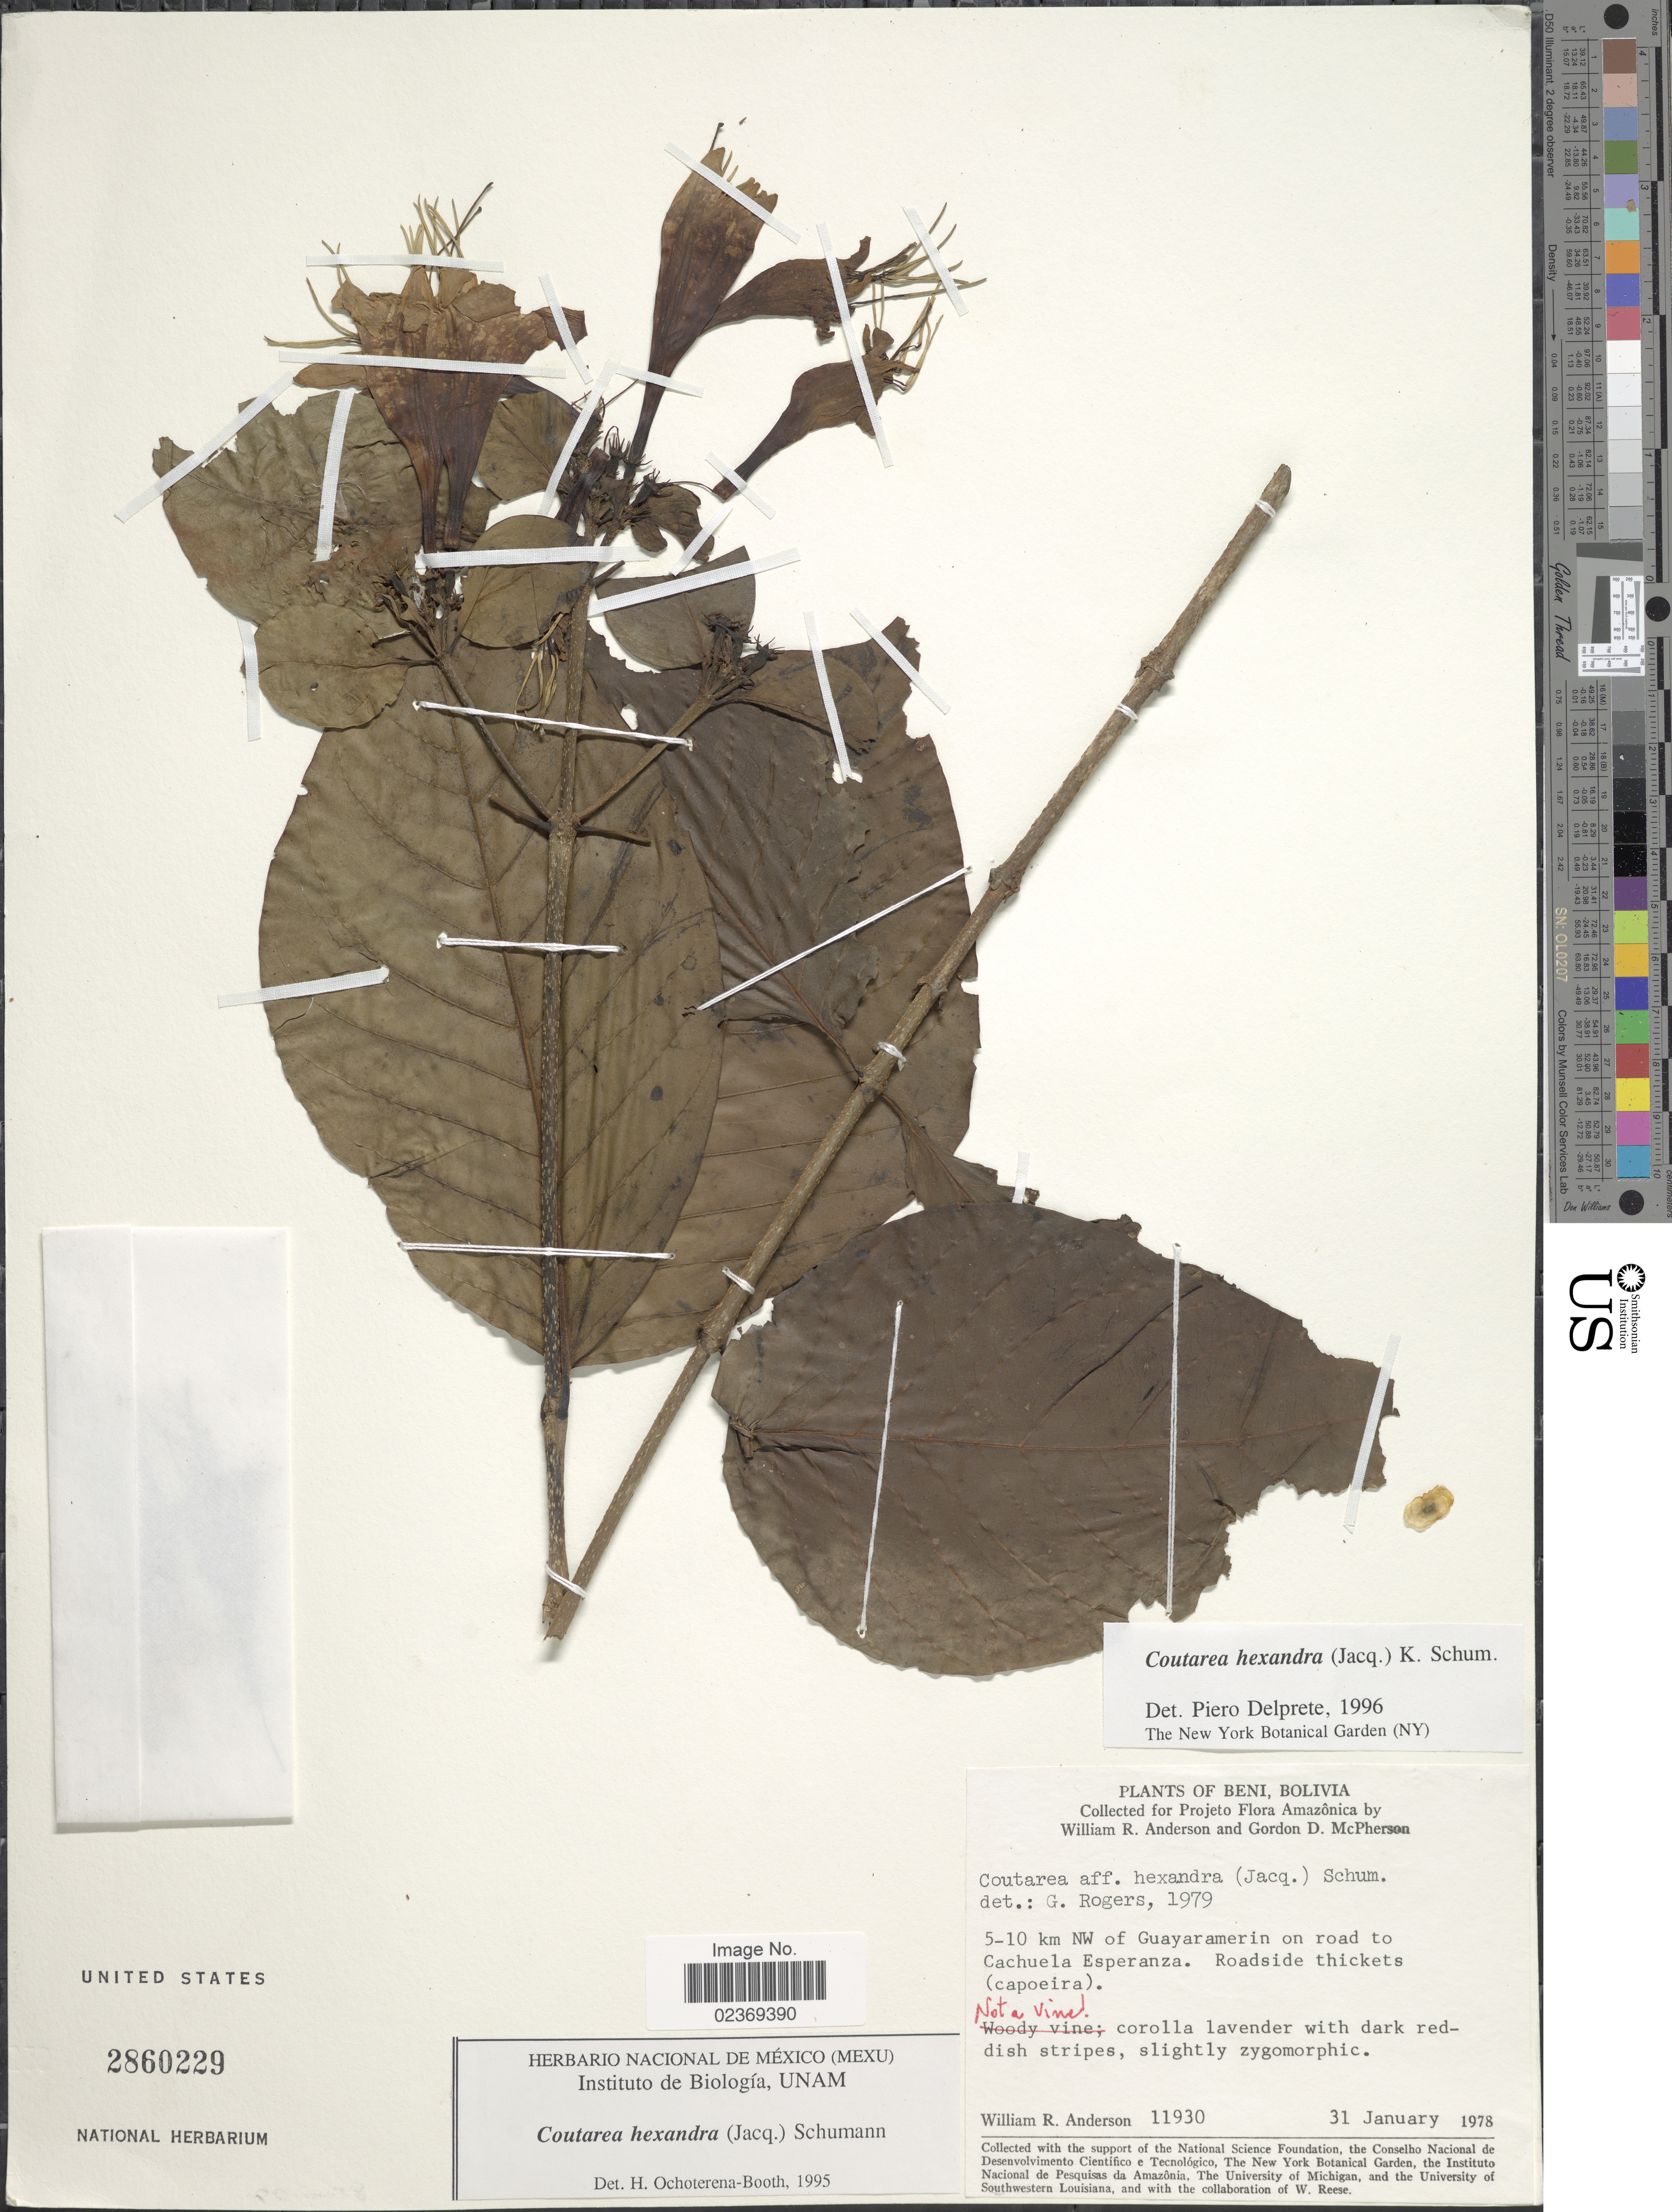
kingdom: Plantae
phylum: Tracheophyta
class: Magnoliopsida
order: Gentianales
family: Rubiaceae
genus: Coutarea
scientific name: Coutarea hexandra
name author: (Jacq.) K. Schum.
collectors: W. R. Anderson & G. D. McPherson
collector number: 11930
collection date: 1978-01-31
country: Bolivia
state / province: Beni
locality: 5-10 km NW of Guayaramerin on road to Cachuela Esperanza, roadside thickets (capoeira).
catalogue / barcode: US 2860229